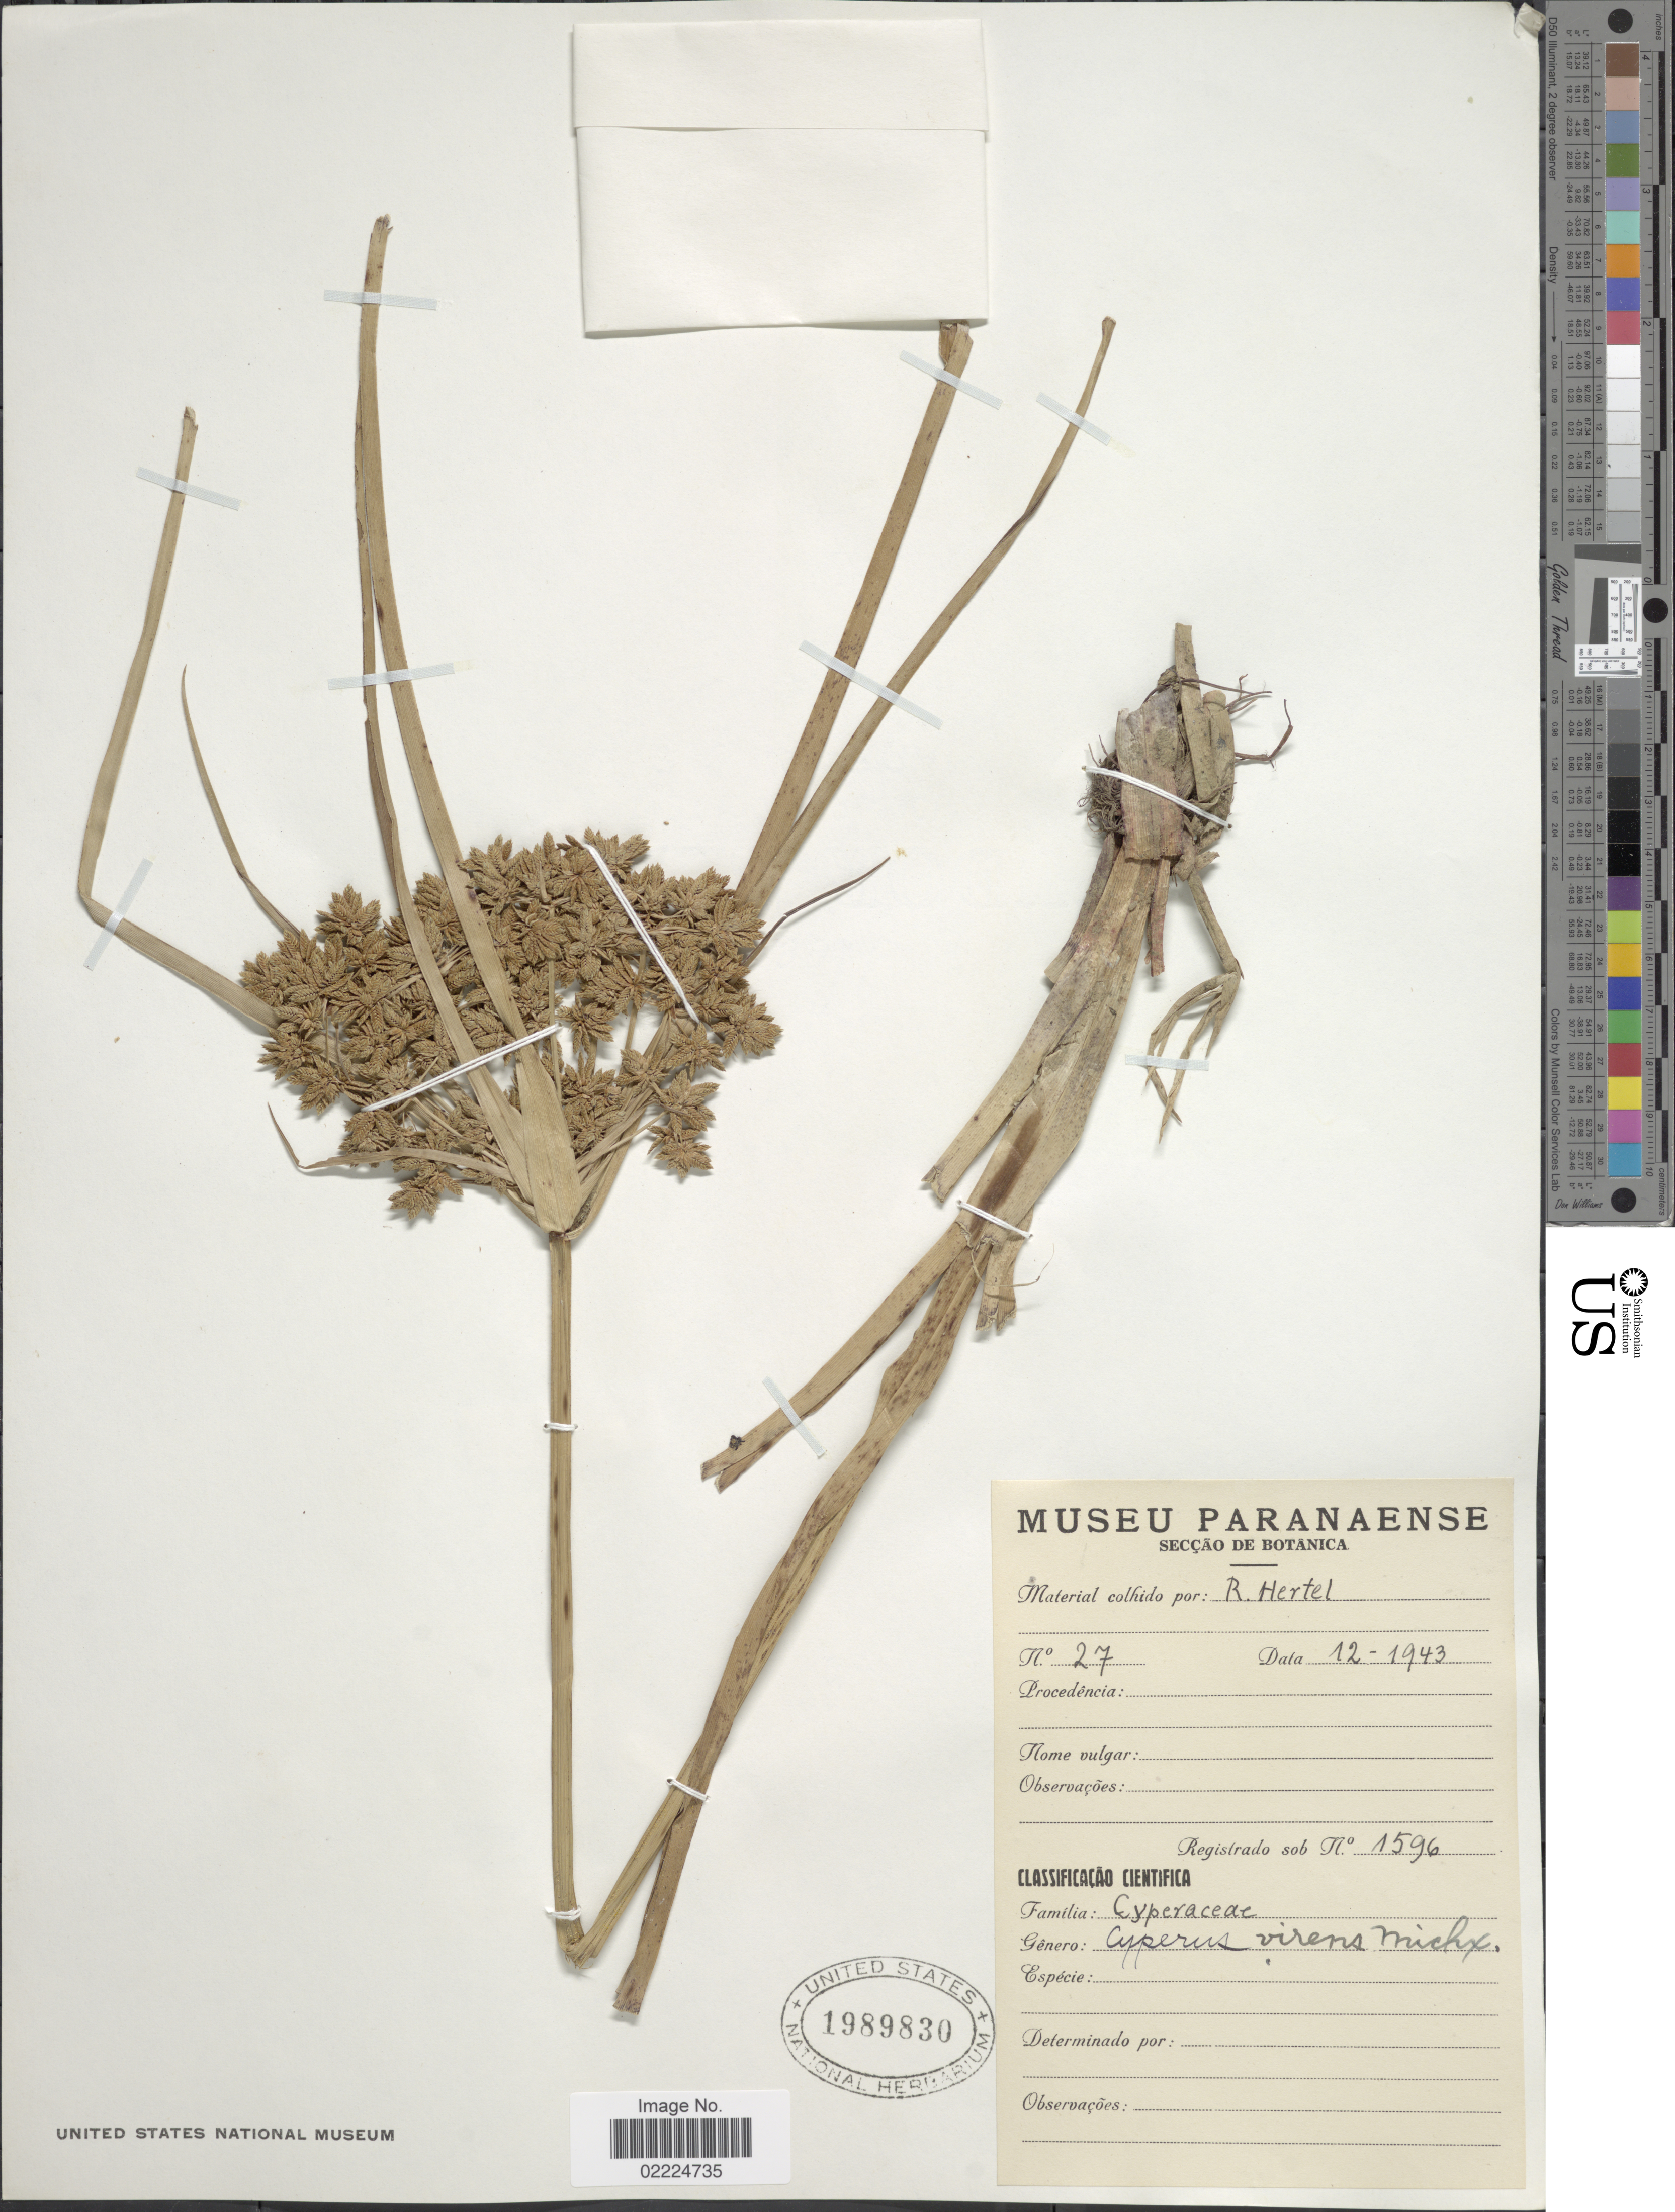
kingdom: Plantae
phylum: Tracheophyta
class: Liliopsida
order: Poales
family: Cyperaceae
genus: Cyperus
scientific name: Cyperus virens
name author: Michx.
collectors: R. Hertel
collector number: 27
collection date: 1943-12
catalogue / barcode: US 1989830